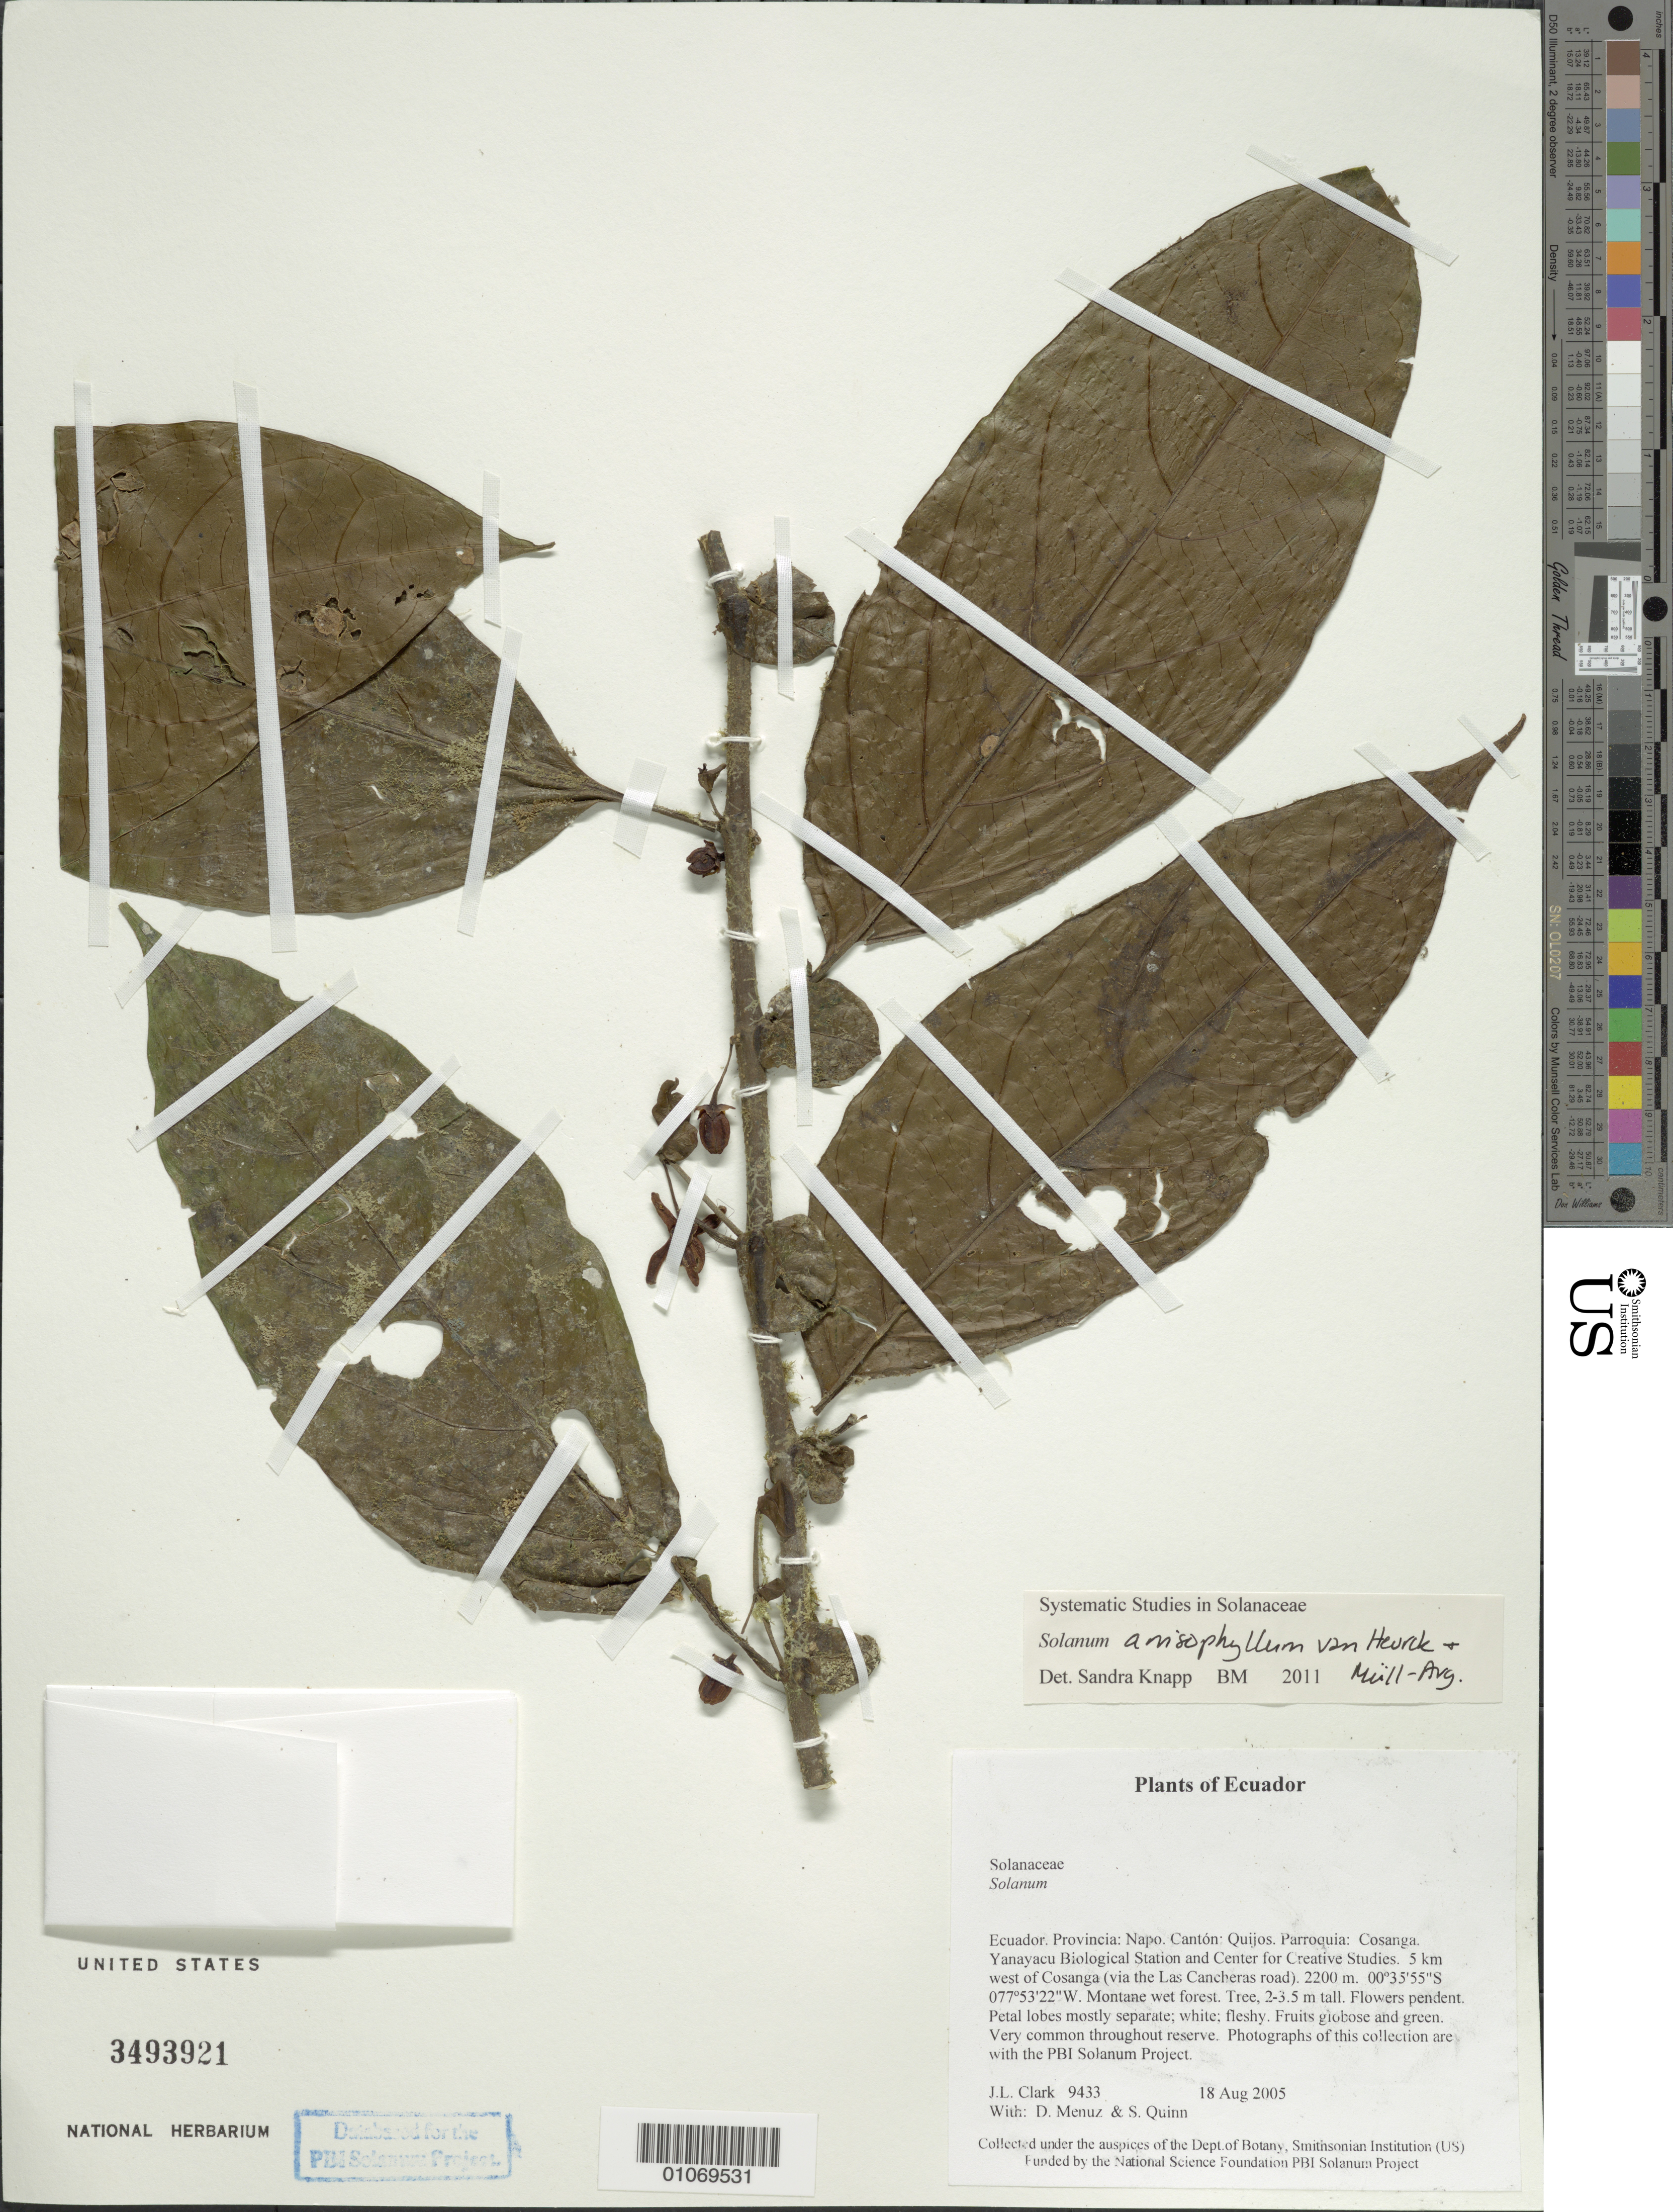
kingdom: Plantae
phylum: Tracheophyta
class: Magnoliopsida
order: Solanales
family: Solanaceae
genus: Solanum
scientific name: Solanum anisophyllum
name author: Van Heurck & Müll. Arg.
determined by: Knapp, S. D.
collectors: J. L. Clark, D. Menuz & S. Quinn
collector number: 9433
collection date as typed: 18 Aug 2005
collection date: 2005-08-18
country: Ecuador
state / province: Napo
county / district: Quijos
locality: Yanayacu Biological Station and Center for Creative studies. 5 km west of Cosanga (via the Las Cancheras road).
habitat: Montane wet forest.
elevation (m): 2200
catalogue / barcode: US 3493921